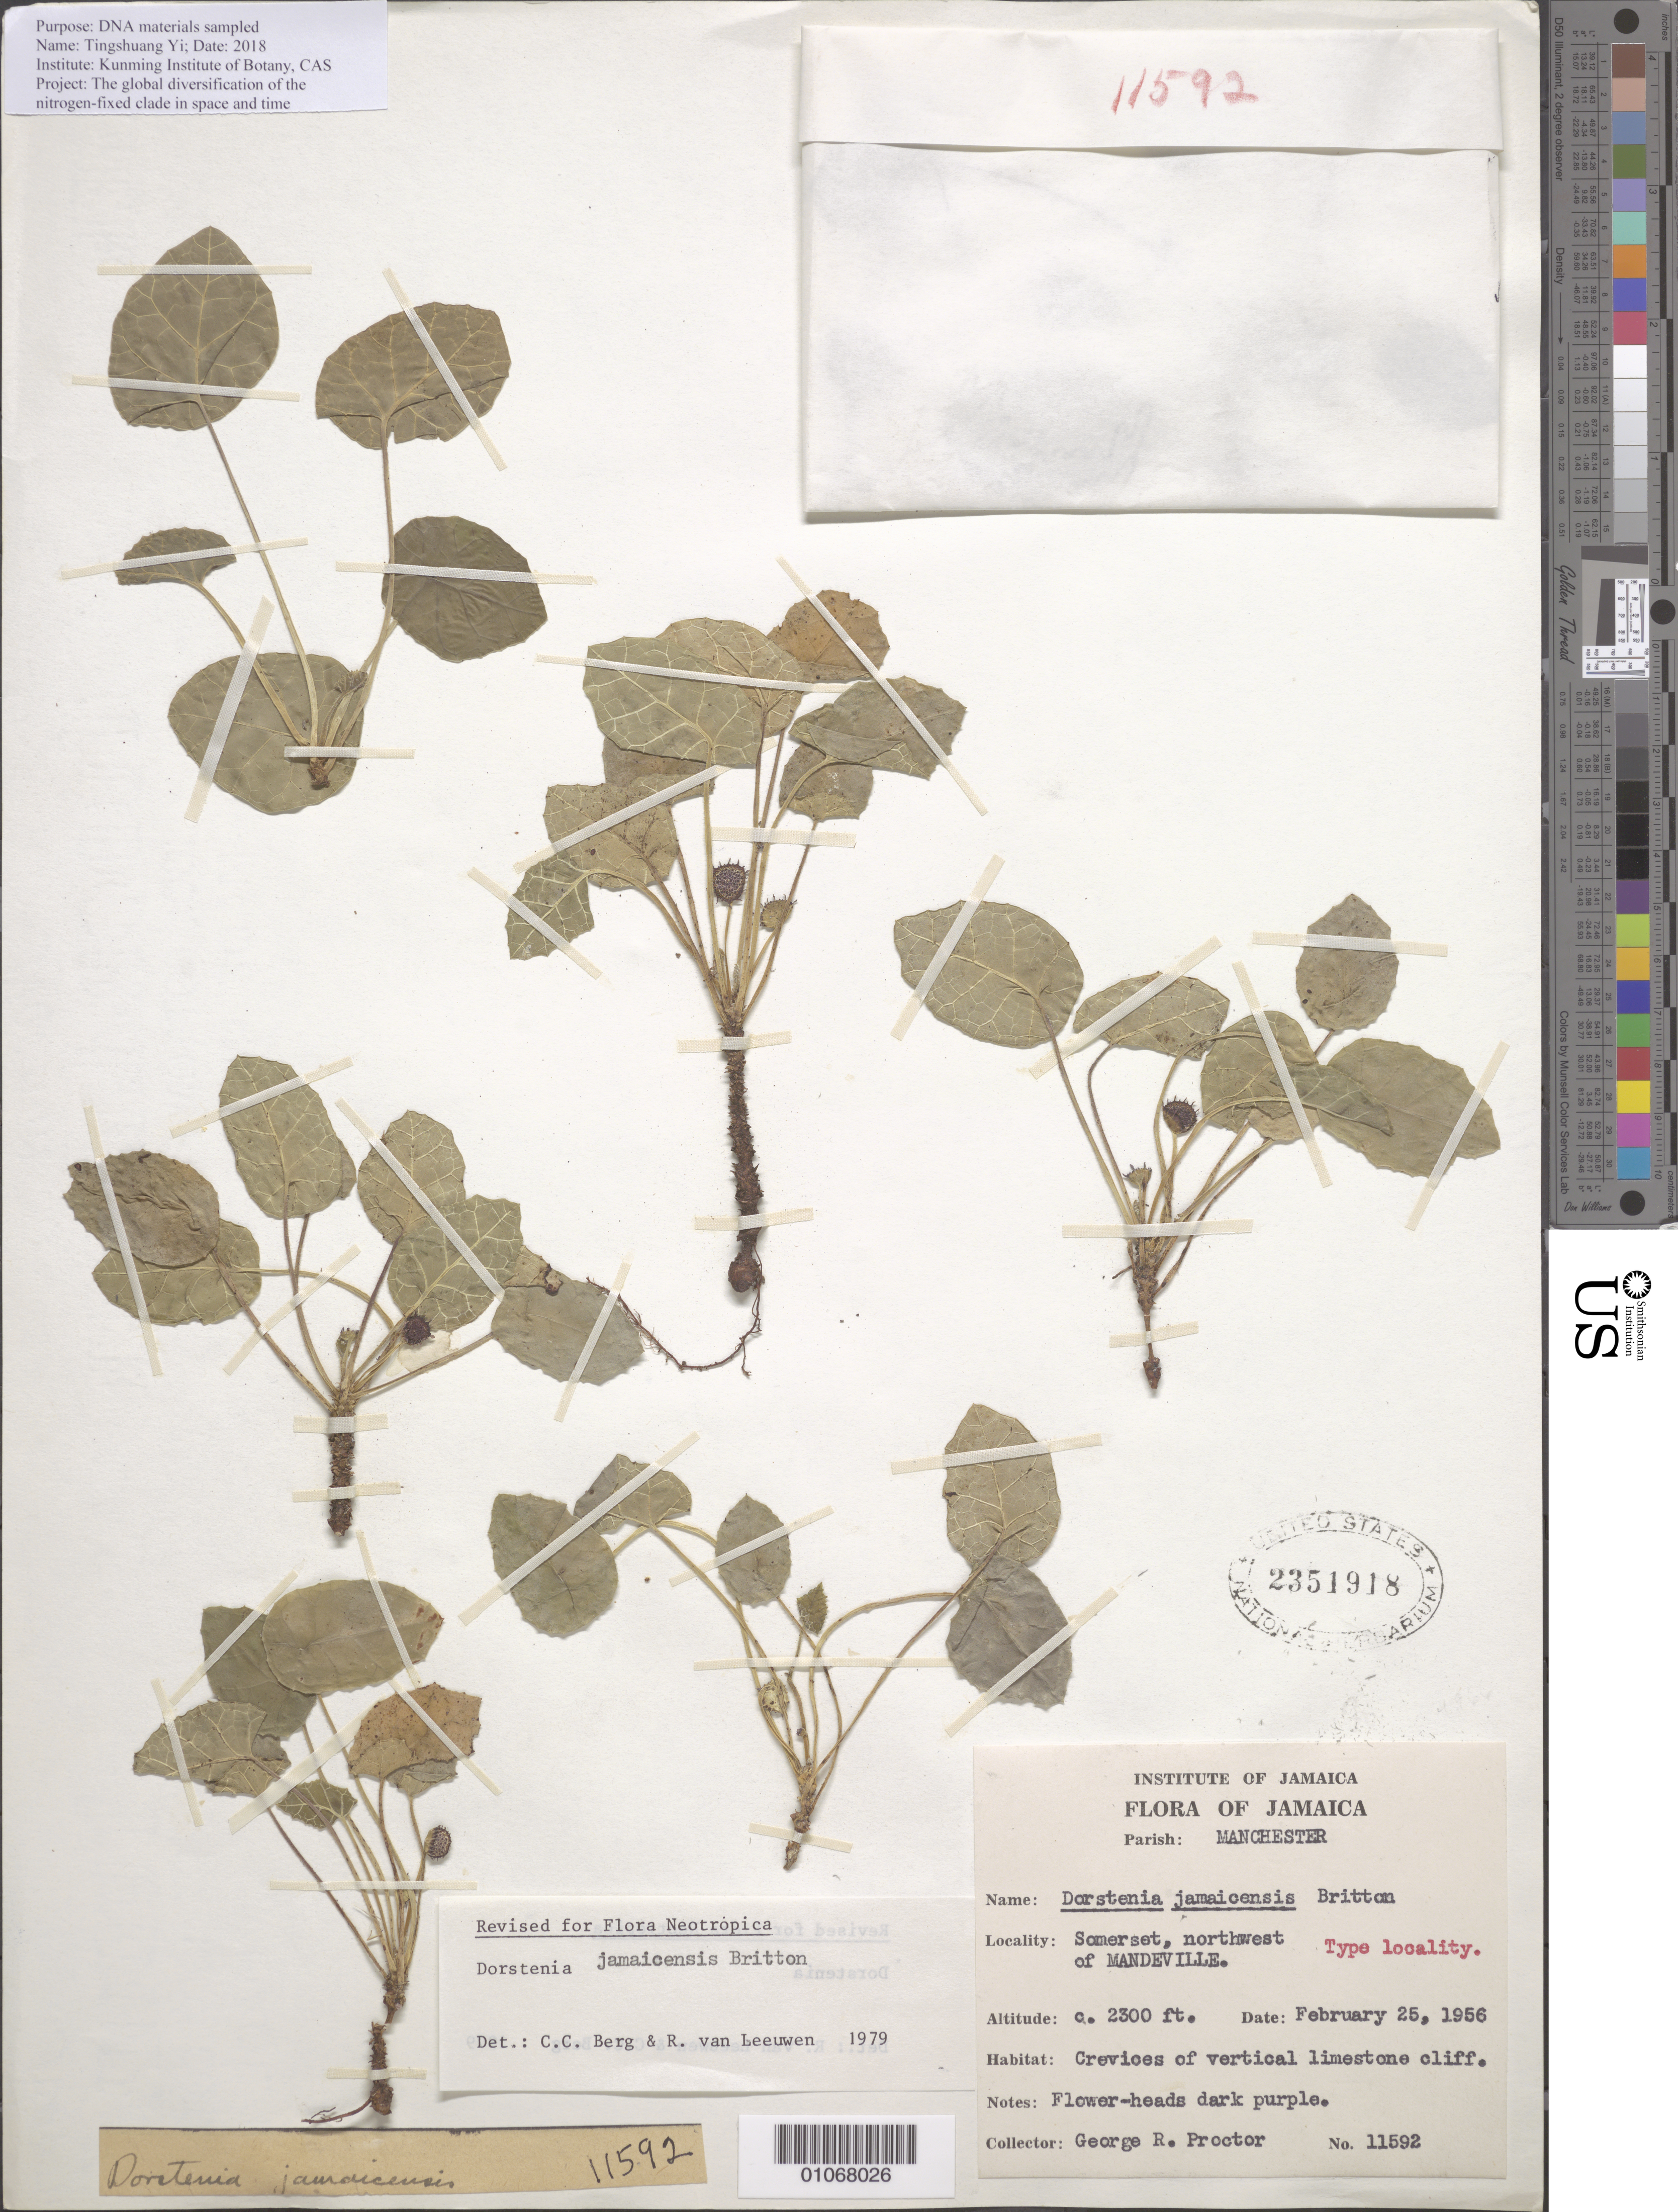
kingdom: Plantae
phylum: Tracheophyta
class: Magnoliopsida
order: Rosales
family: Moraceae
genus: Dorstenia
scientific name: Dorstenia jamaicensis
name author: Britton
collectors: G. R. Proctor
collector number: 11592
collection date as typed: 25 Feb 1956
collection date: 1956-02-25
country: Jamaica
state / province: Manchester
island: Jamaica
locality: Somerset, northwest of Mandeville.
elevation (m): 701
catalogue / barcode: US 2351918